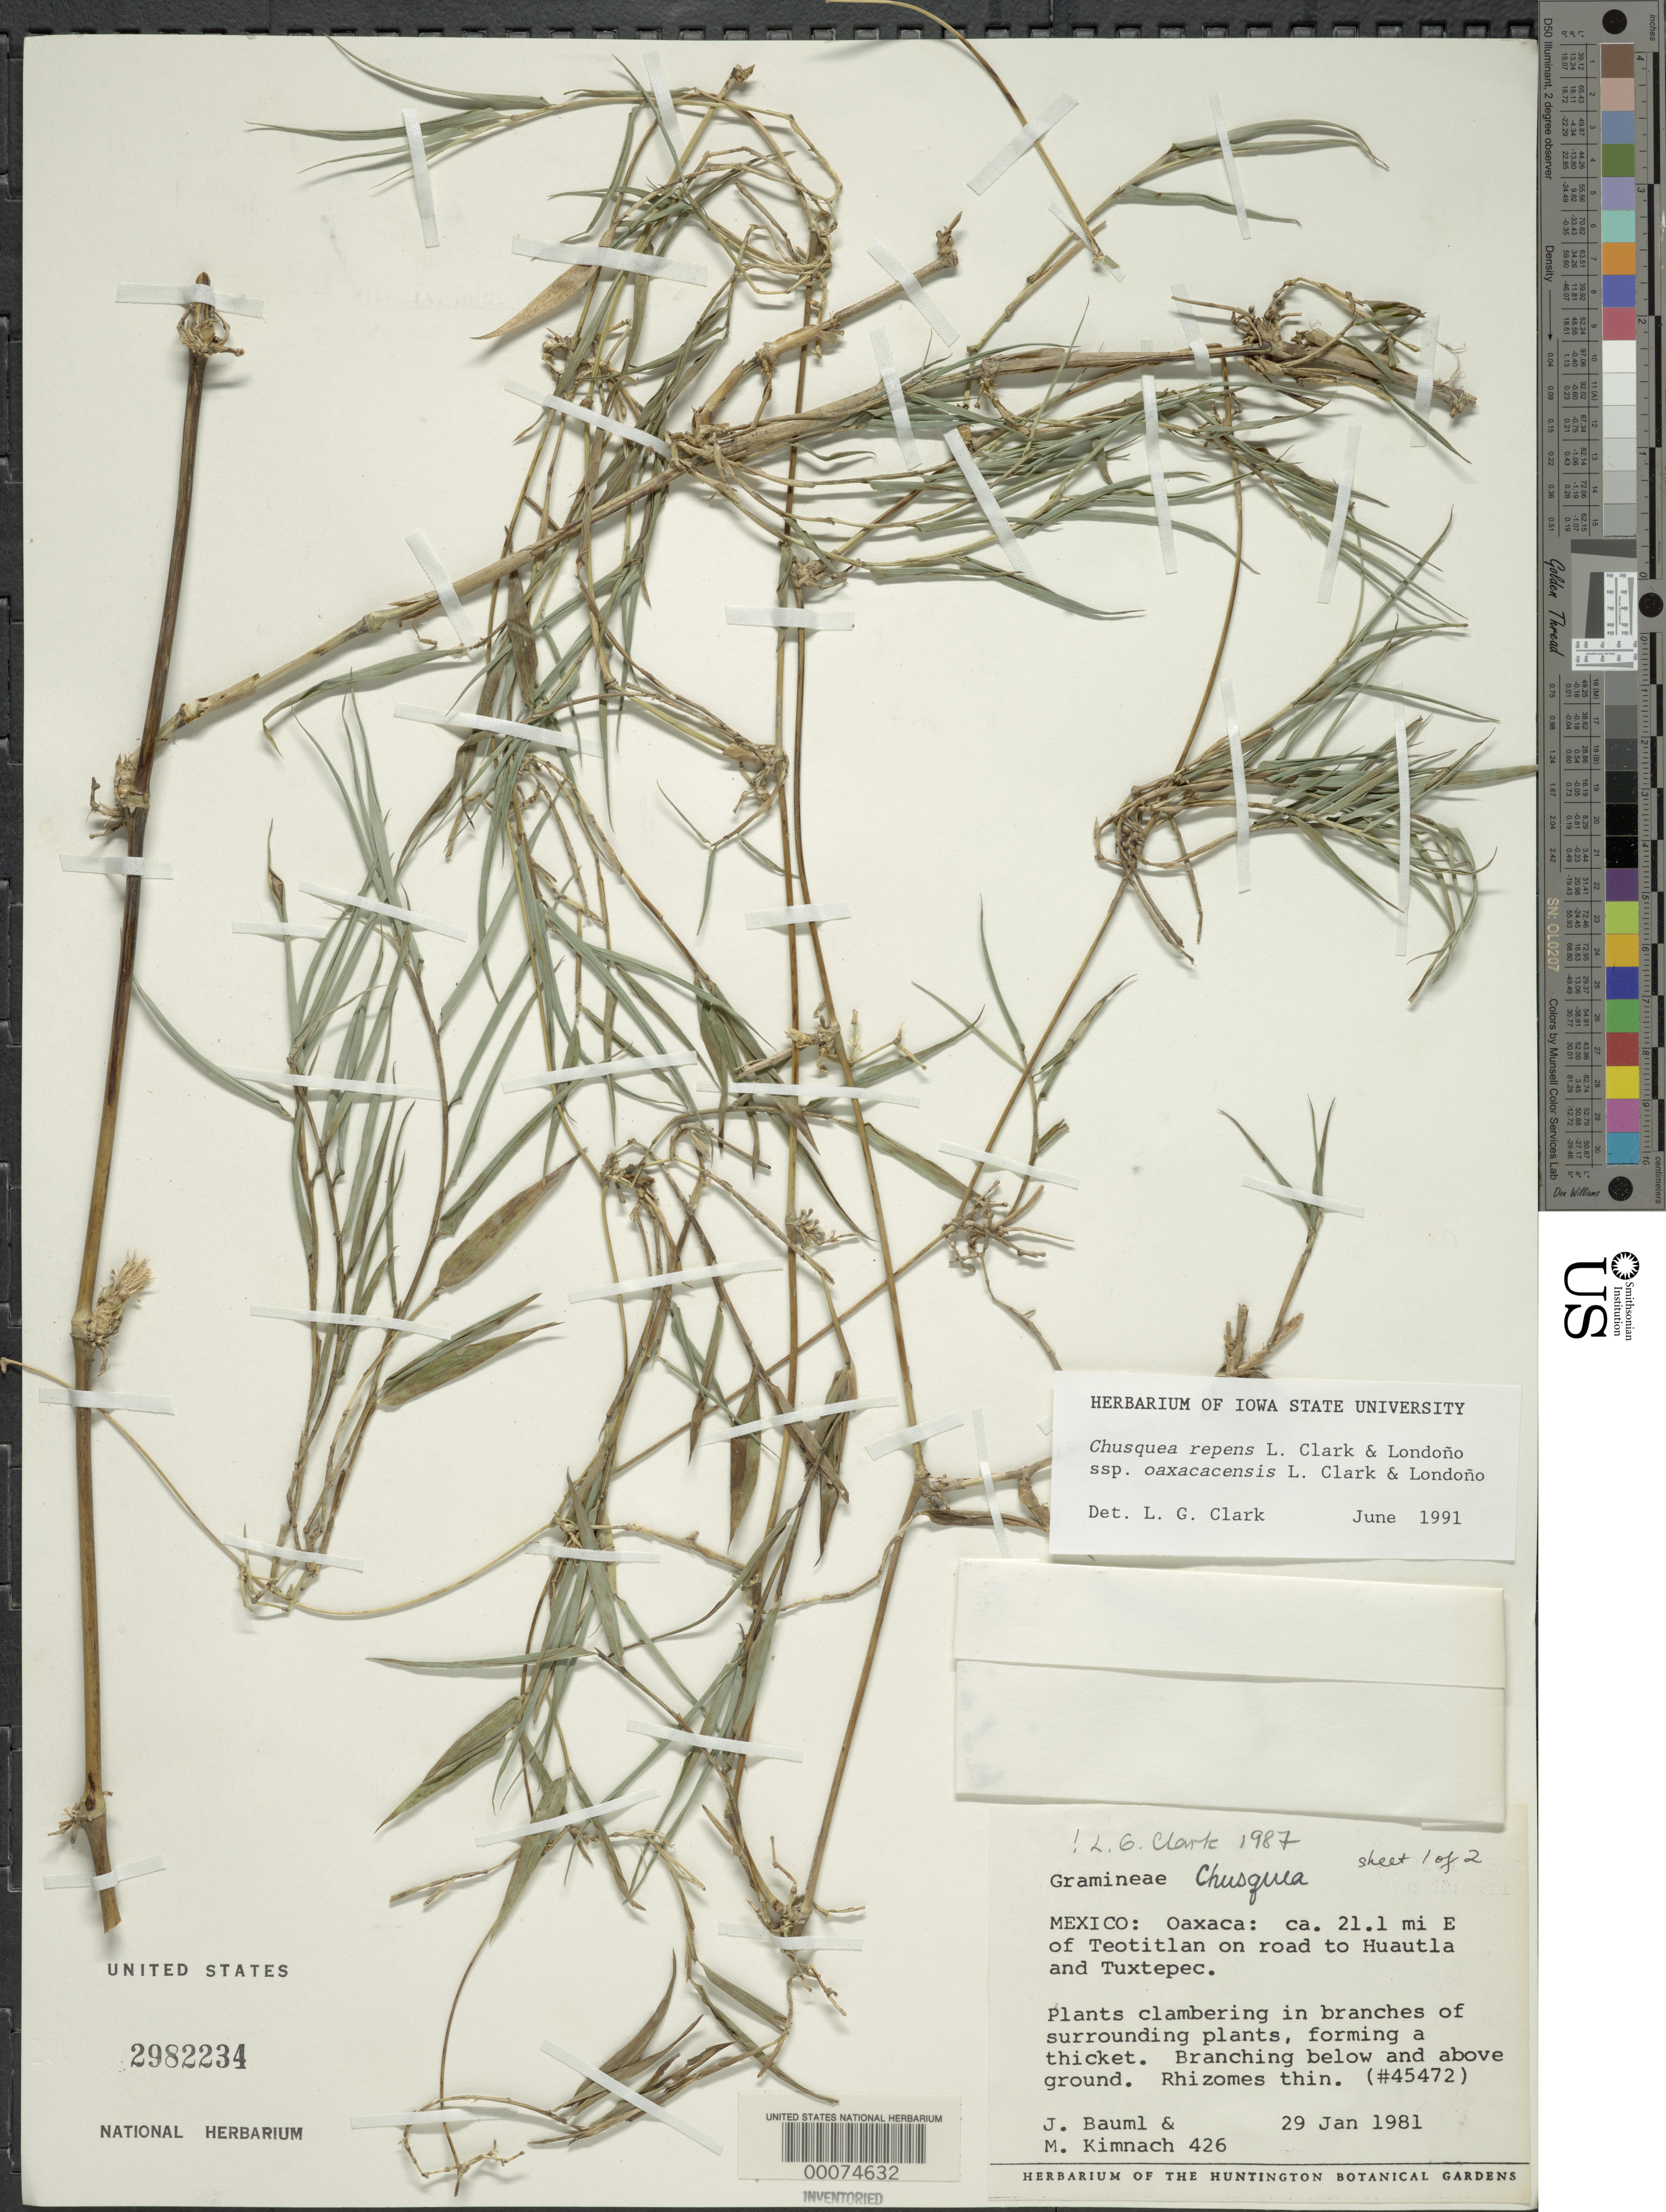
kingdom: Plantae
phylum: Tracheophyta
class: Liliopsida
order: Poales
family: Poaceae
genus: Chusquea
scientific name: Chusquea repens subsp. oaxacacensis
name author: L.G. Clark & Londoño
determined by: Clark, Lynn G., (ISC), Iowa State University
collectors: J. Bauml & M. W. Kimnach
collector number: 426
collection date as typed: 29 Jan 1981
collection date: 1981-01-29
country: Mexico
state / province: Oaxaca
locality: Teotitlan, on road to Huantla and Tuxtepec.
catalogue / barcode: US 2982234